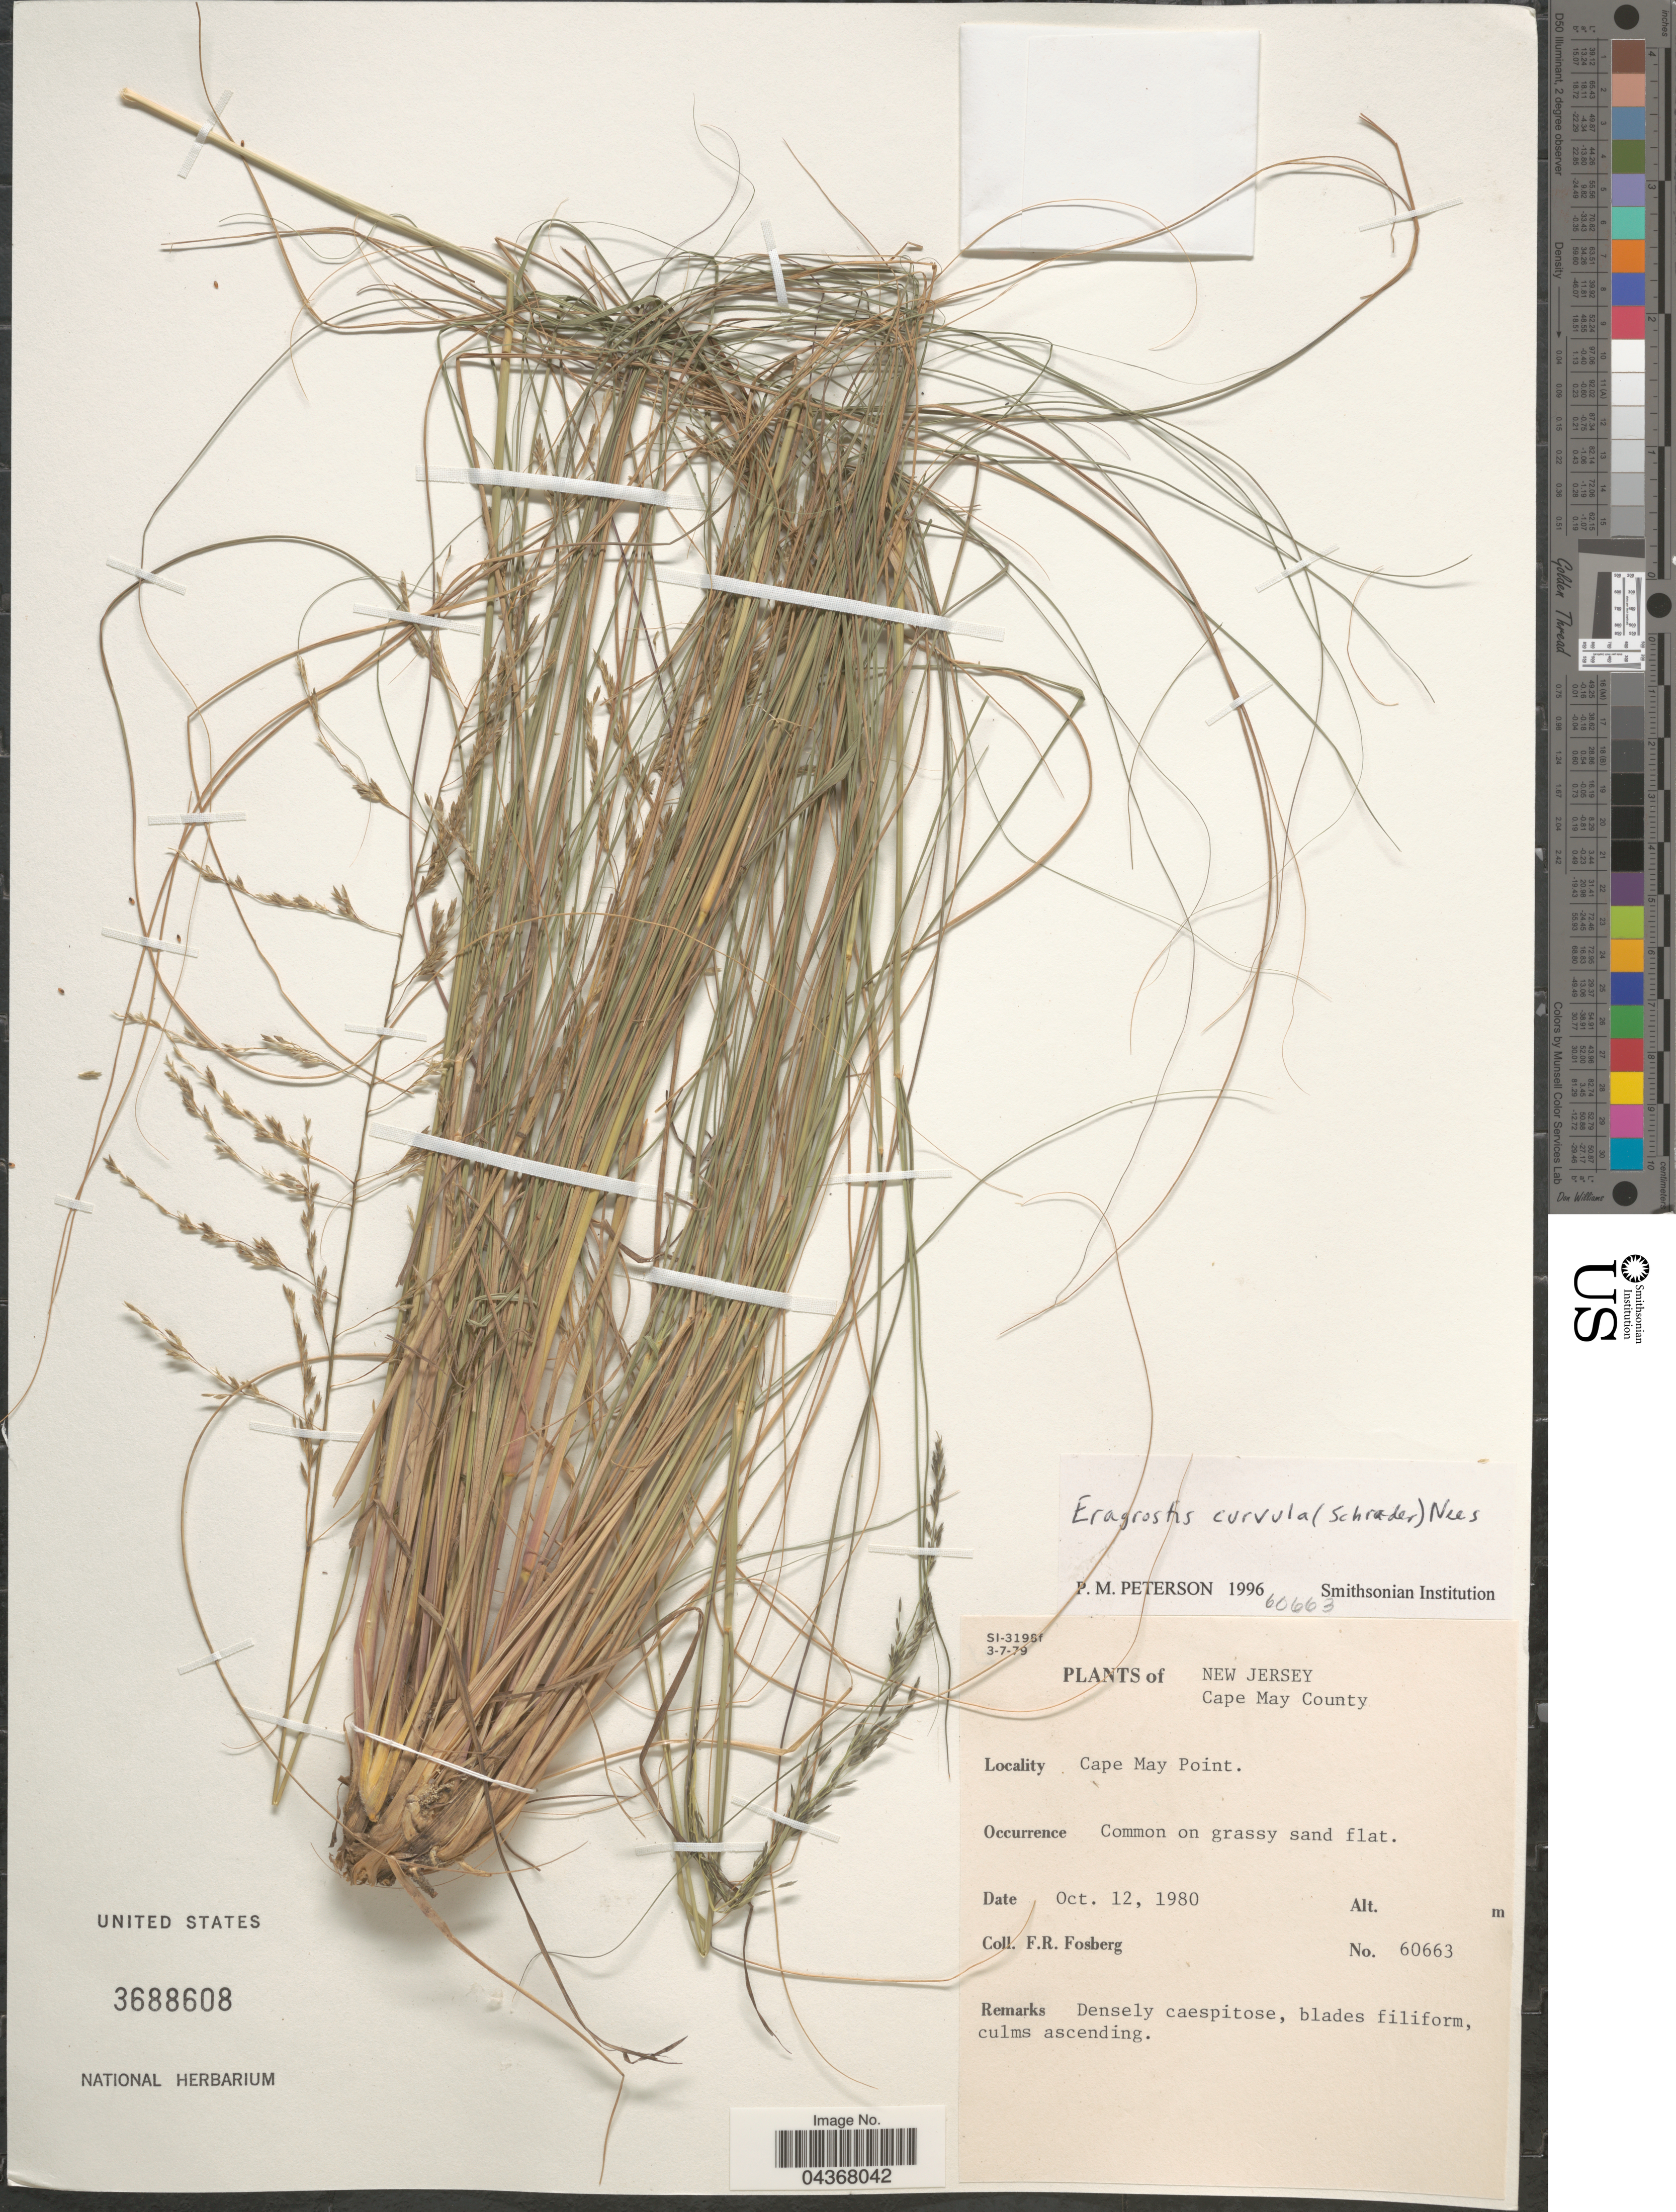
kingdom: Plantae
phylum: Tracheophyta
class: Liliopsida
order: Poales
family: Poaceae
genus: Eragrostis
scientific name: Eragrostis curvula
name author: (Schrad.) Nees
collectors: F. R. Fosberg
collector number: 60663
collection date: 1980-10-12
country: United States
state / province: New Jersey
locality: Cape May County. Cape May Point.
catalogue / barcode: US 3688608